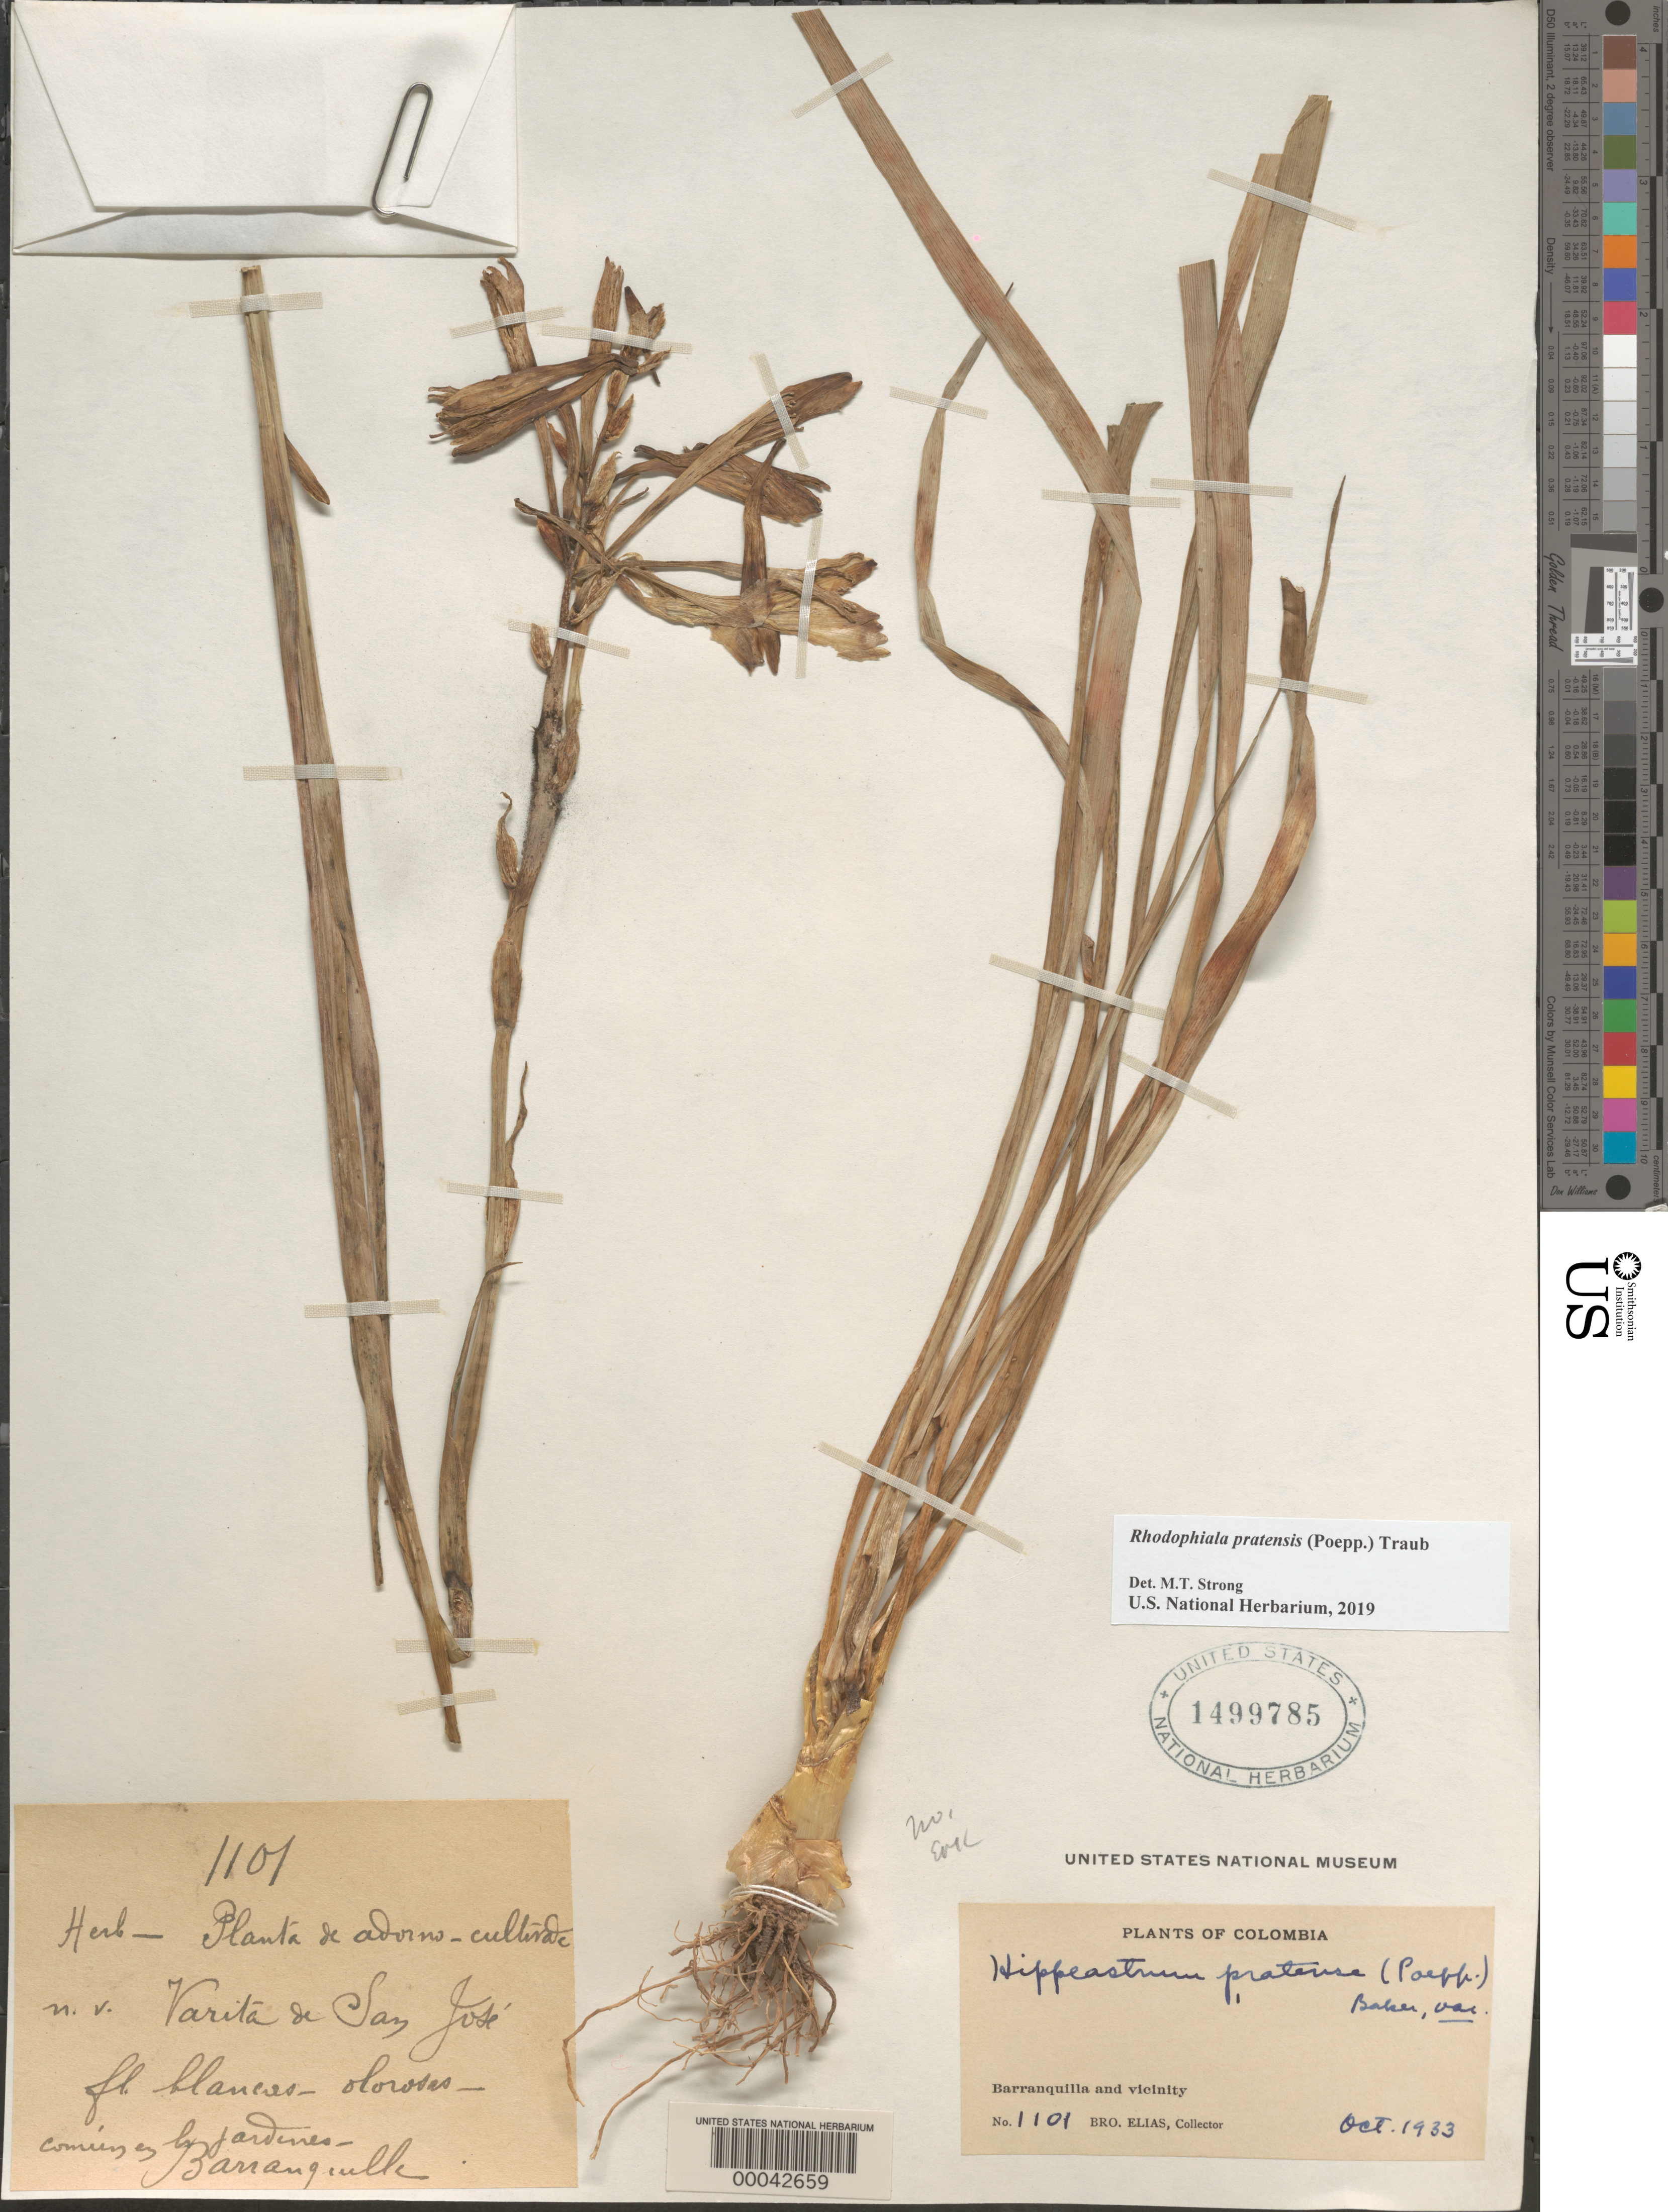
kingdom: Plantae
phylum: Tracheophyta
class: Liliopsida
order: Asparagales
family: Amaryllidaceae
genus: Rhodophiala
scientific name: Rhodophiala pratensis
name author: (Poepp.) Traub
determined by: Strong, Mark T., (BOT), Smithsonian Institution - National Museum of Natural History (UNITED STATES)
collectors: Bro. Elias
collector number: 1101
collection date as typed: Oct 1933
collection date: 1933-10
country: Colombia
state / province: Atlántico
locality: Barranquilla and vicinity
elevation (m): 600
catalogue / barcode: US 1499785